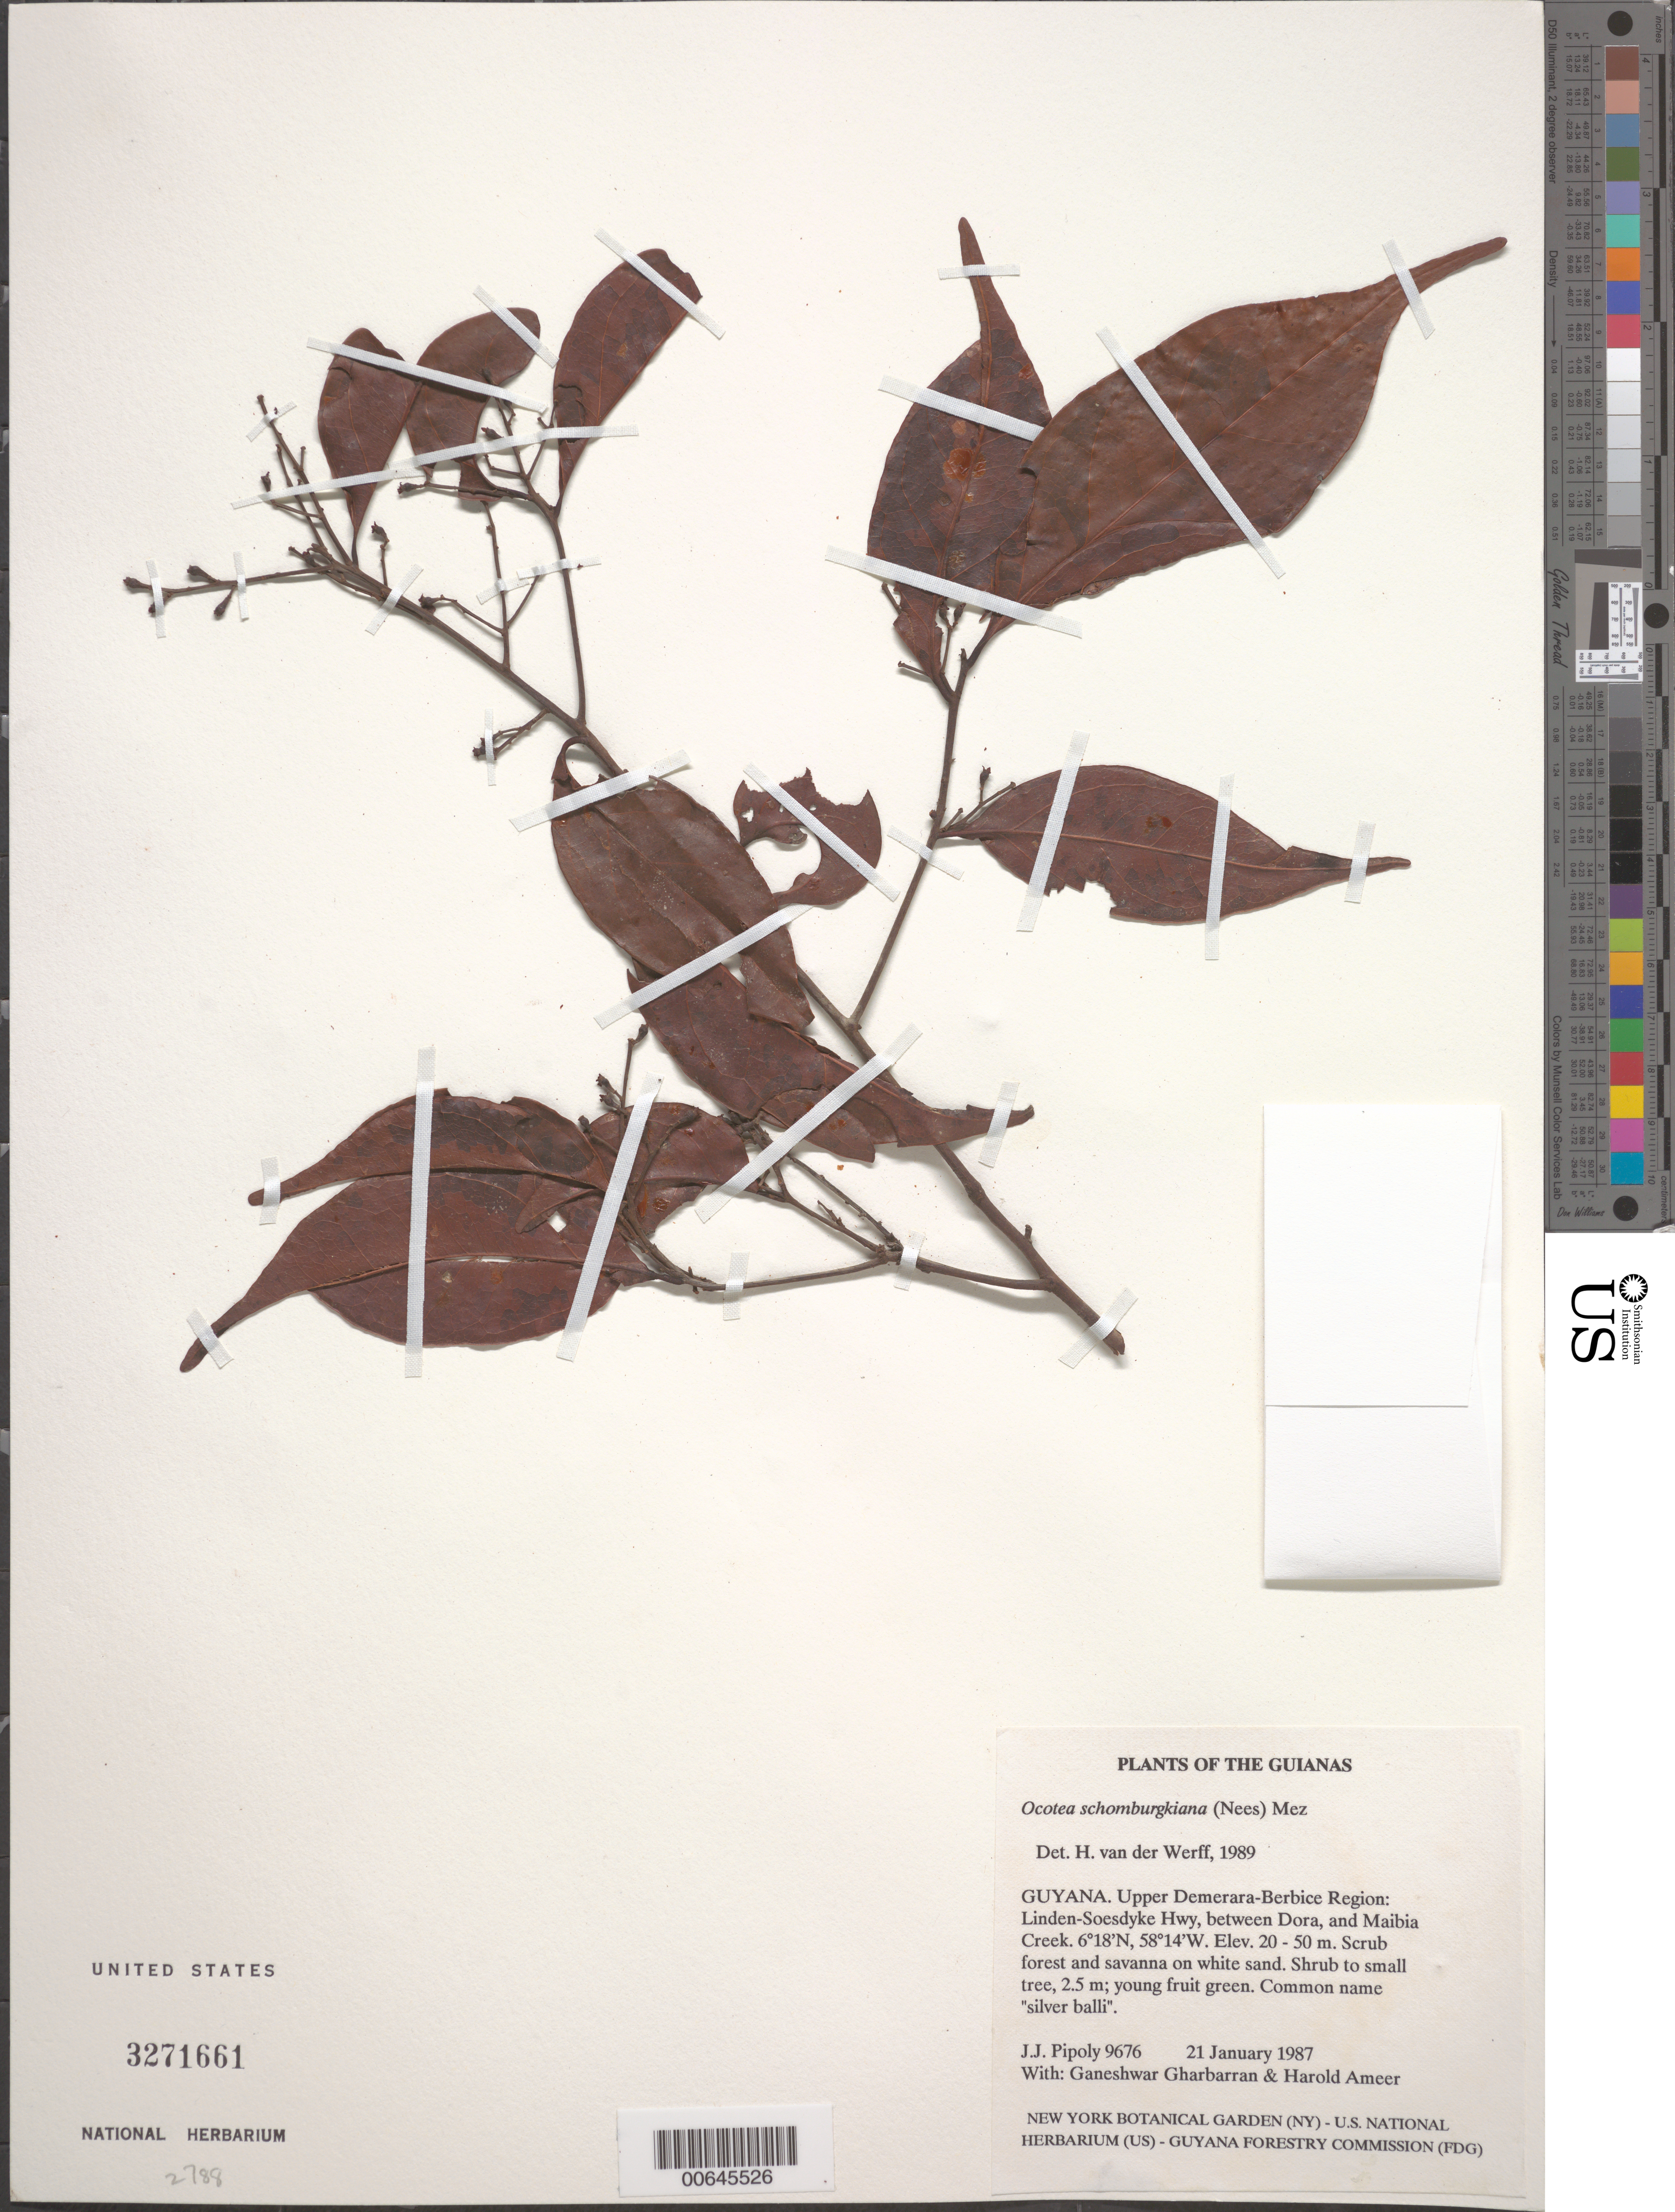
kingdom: Plantae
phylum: Tracheophyta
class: Magnoliopsida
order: Laurales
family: Lauraceae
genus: Ocotea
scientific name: Ocotea schomburgkiana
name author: (Nees) Mez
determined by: van der Werff, H., (MO), Missouri Botanical Garden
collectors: J. J. Pipoly, G. Gharbarran & H. Ameer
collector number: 9676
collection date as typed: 21 January 1987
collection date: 1987-01-21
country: Guyana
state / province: U. Demerara-Berbice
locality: Linden-Soesdyke Hwy, between Dora and Maibia Creek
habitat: Scrub forest and savanna on white sand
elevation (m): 20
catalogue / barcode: US 3271661